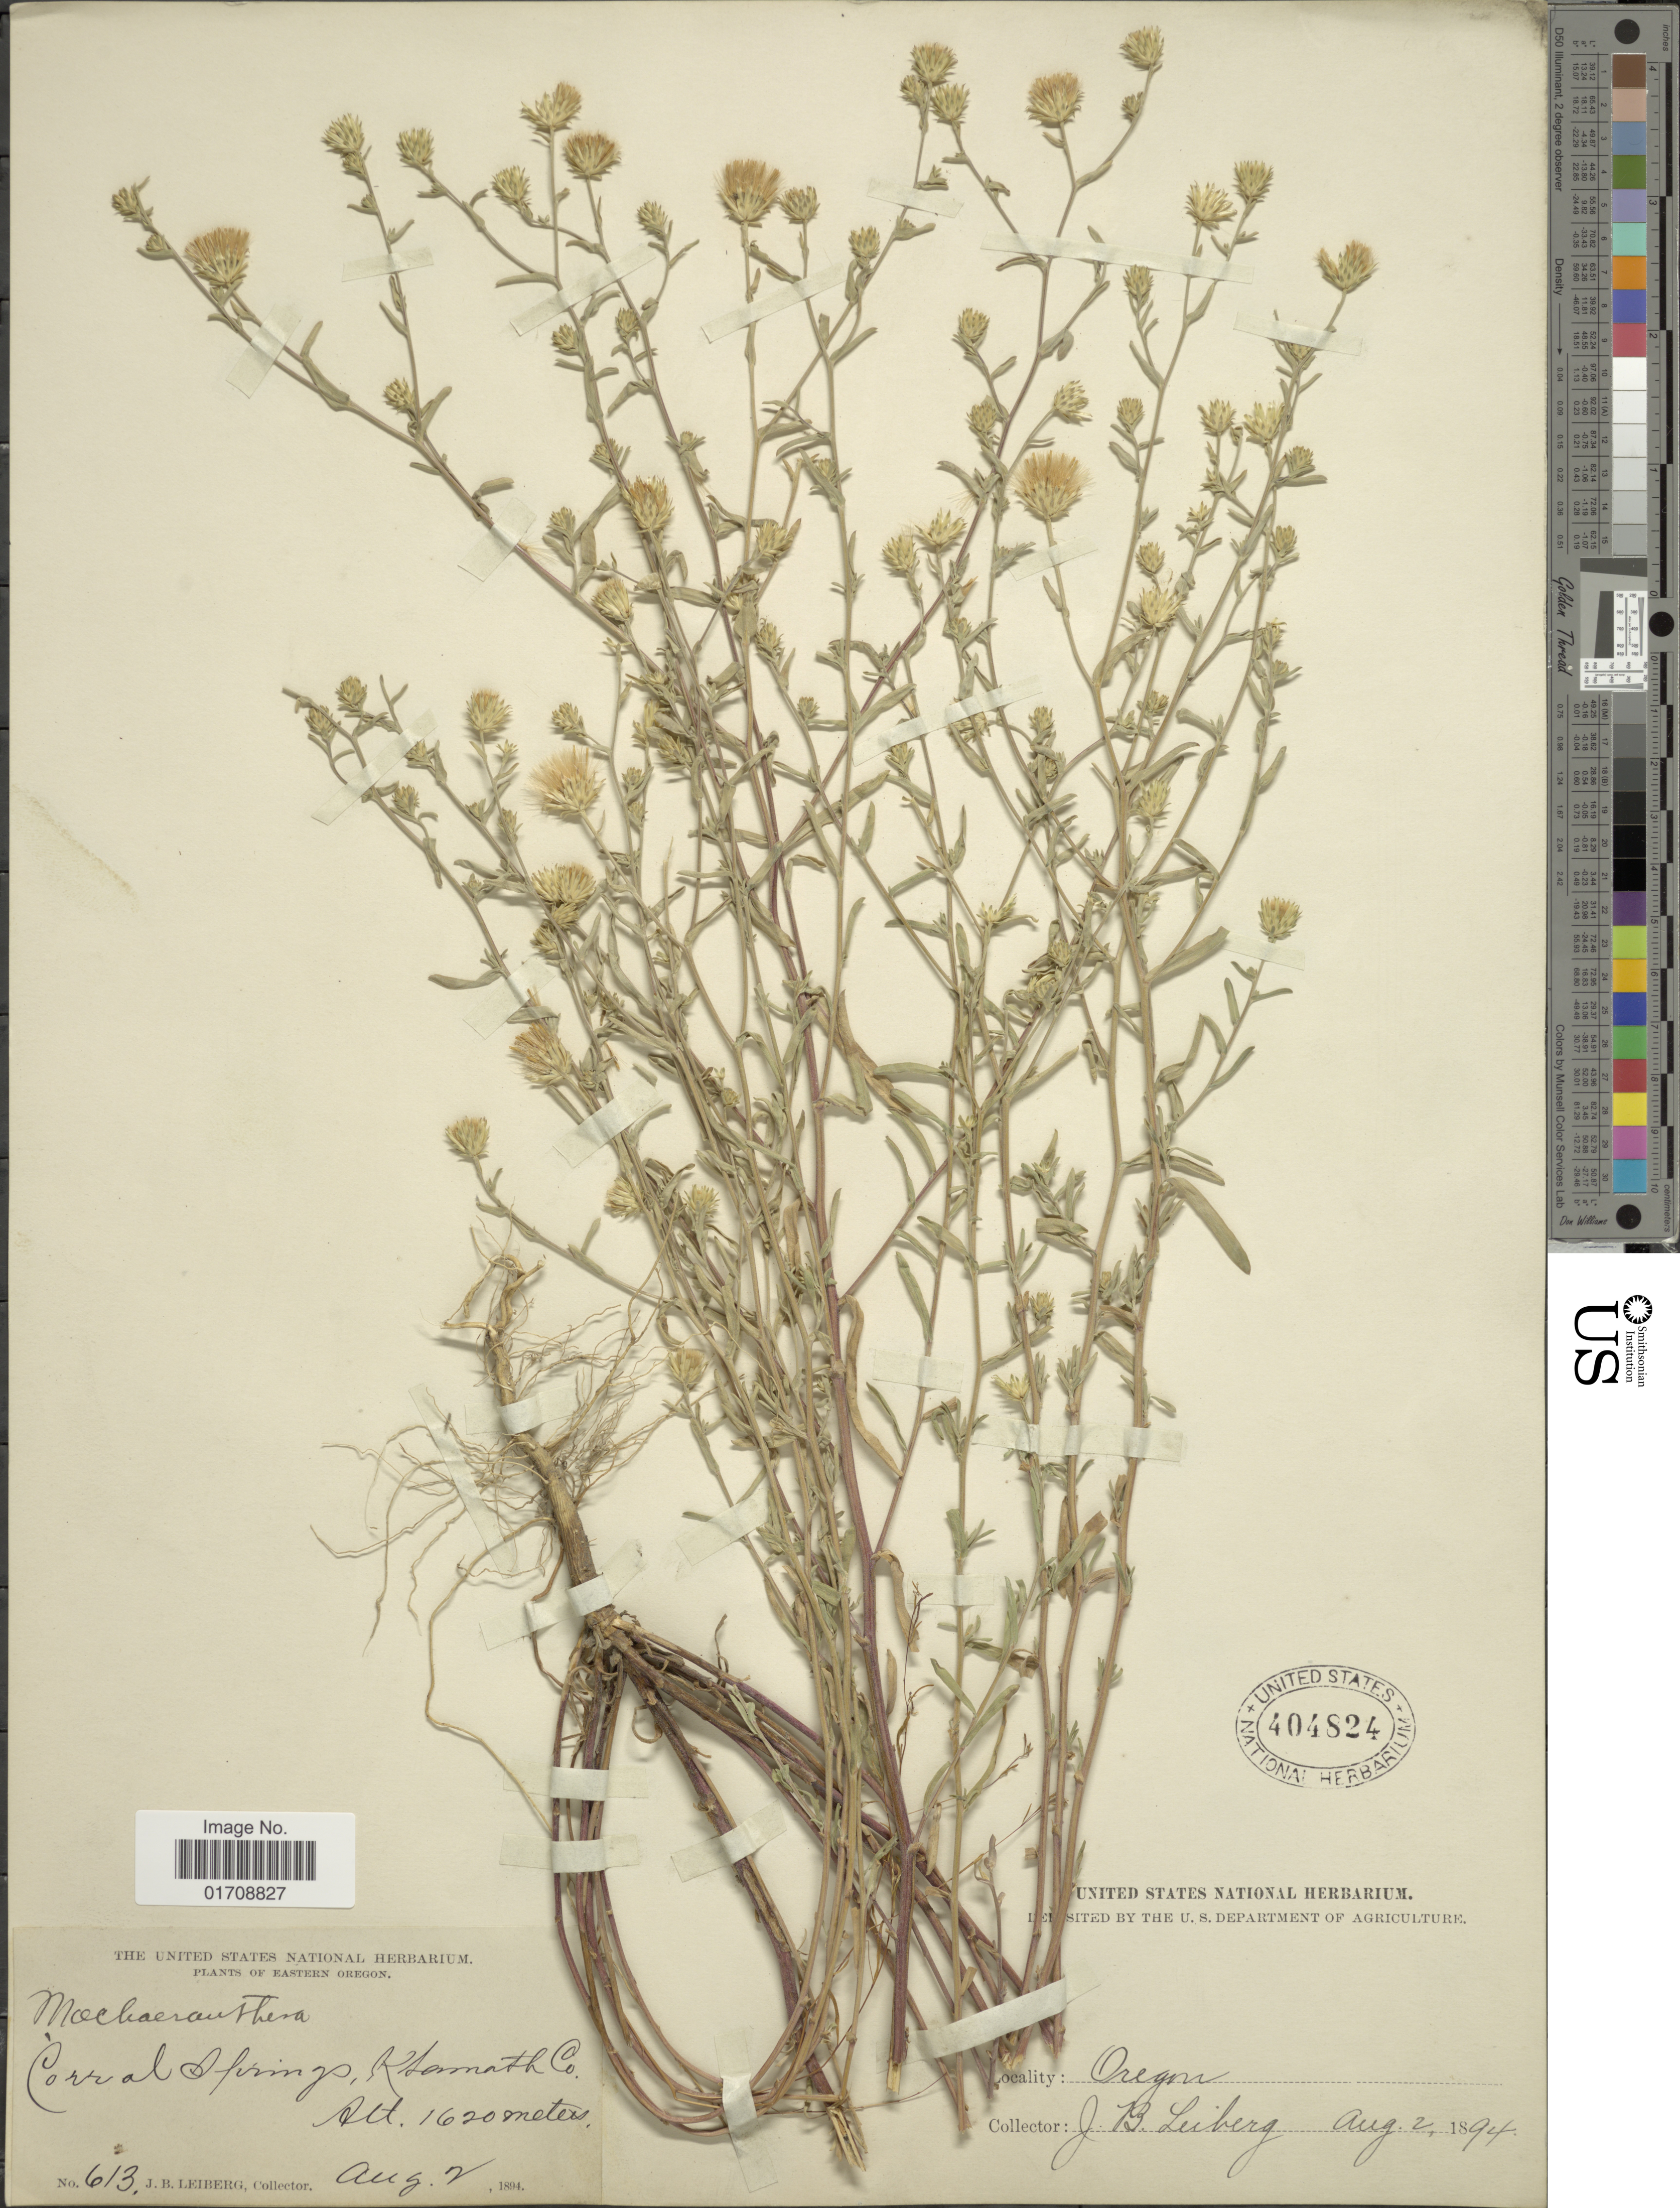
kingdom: Plantae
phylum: Tracheophyta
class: Magnoliopsida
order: Asterales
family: Asteraceae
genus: Machaeranthera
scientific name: Machaeranthera eradiata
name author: (A. Gray) Howell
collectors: J. B. Leiberg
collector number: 613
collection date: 1894-08-02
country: United States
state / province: Oregon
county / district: Klamath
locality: Eastern Oregon, Corral Springs, Klamath Co.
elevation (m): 1620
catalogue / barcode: US 404824